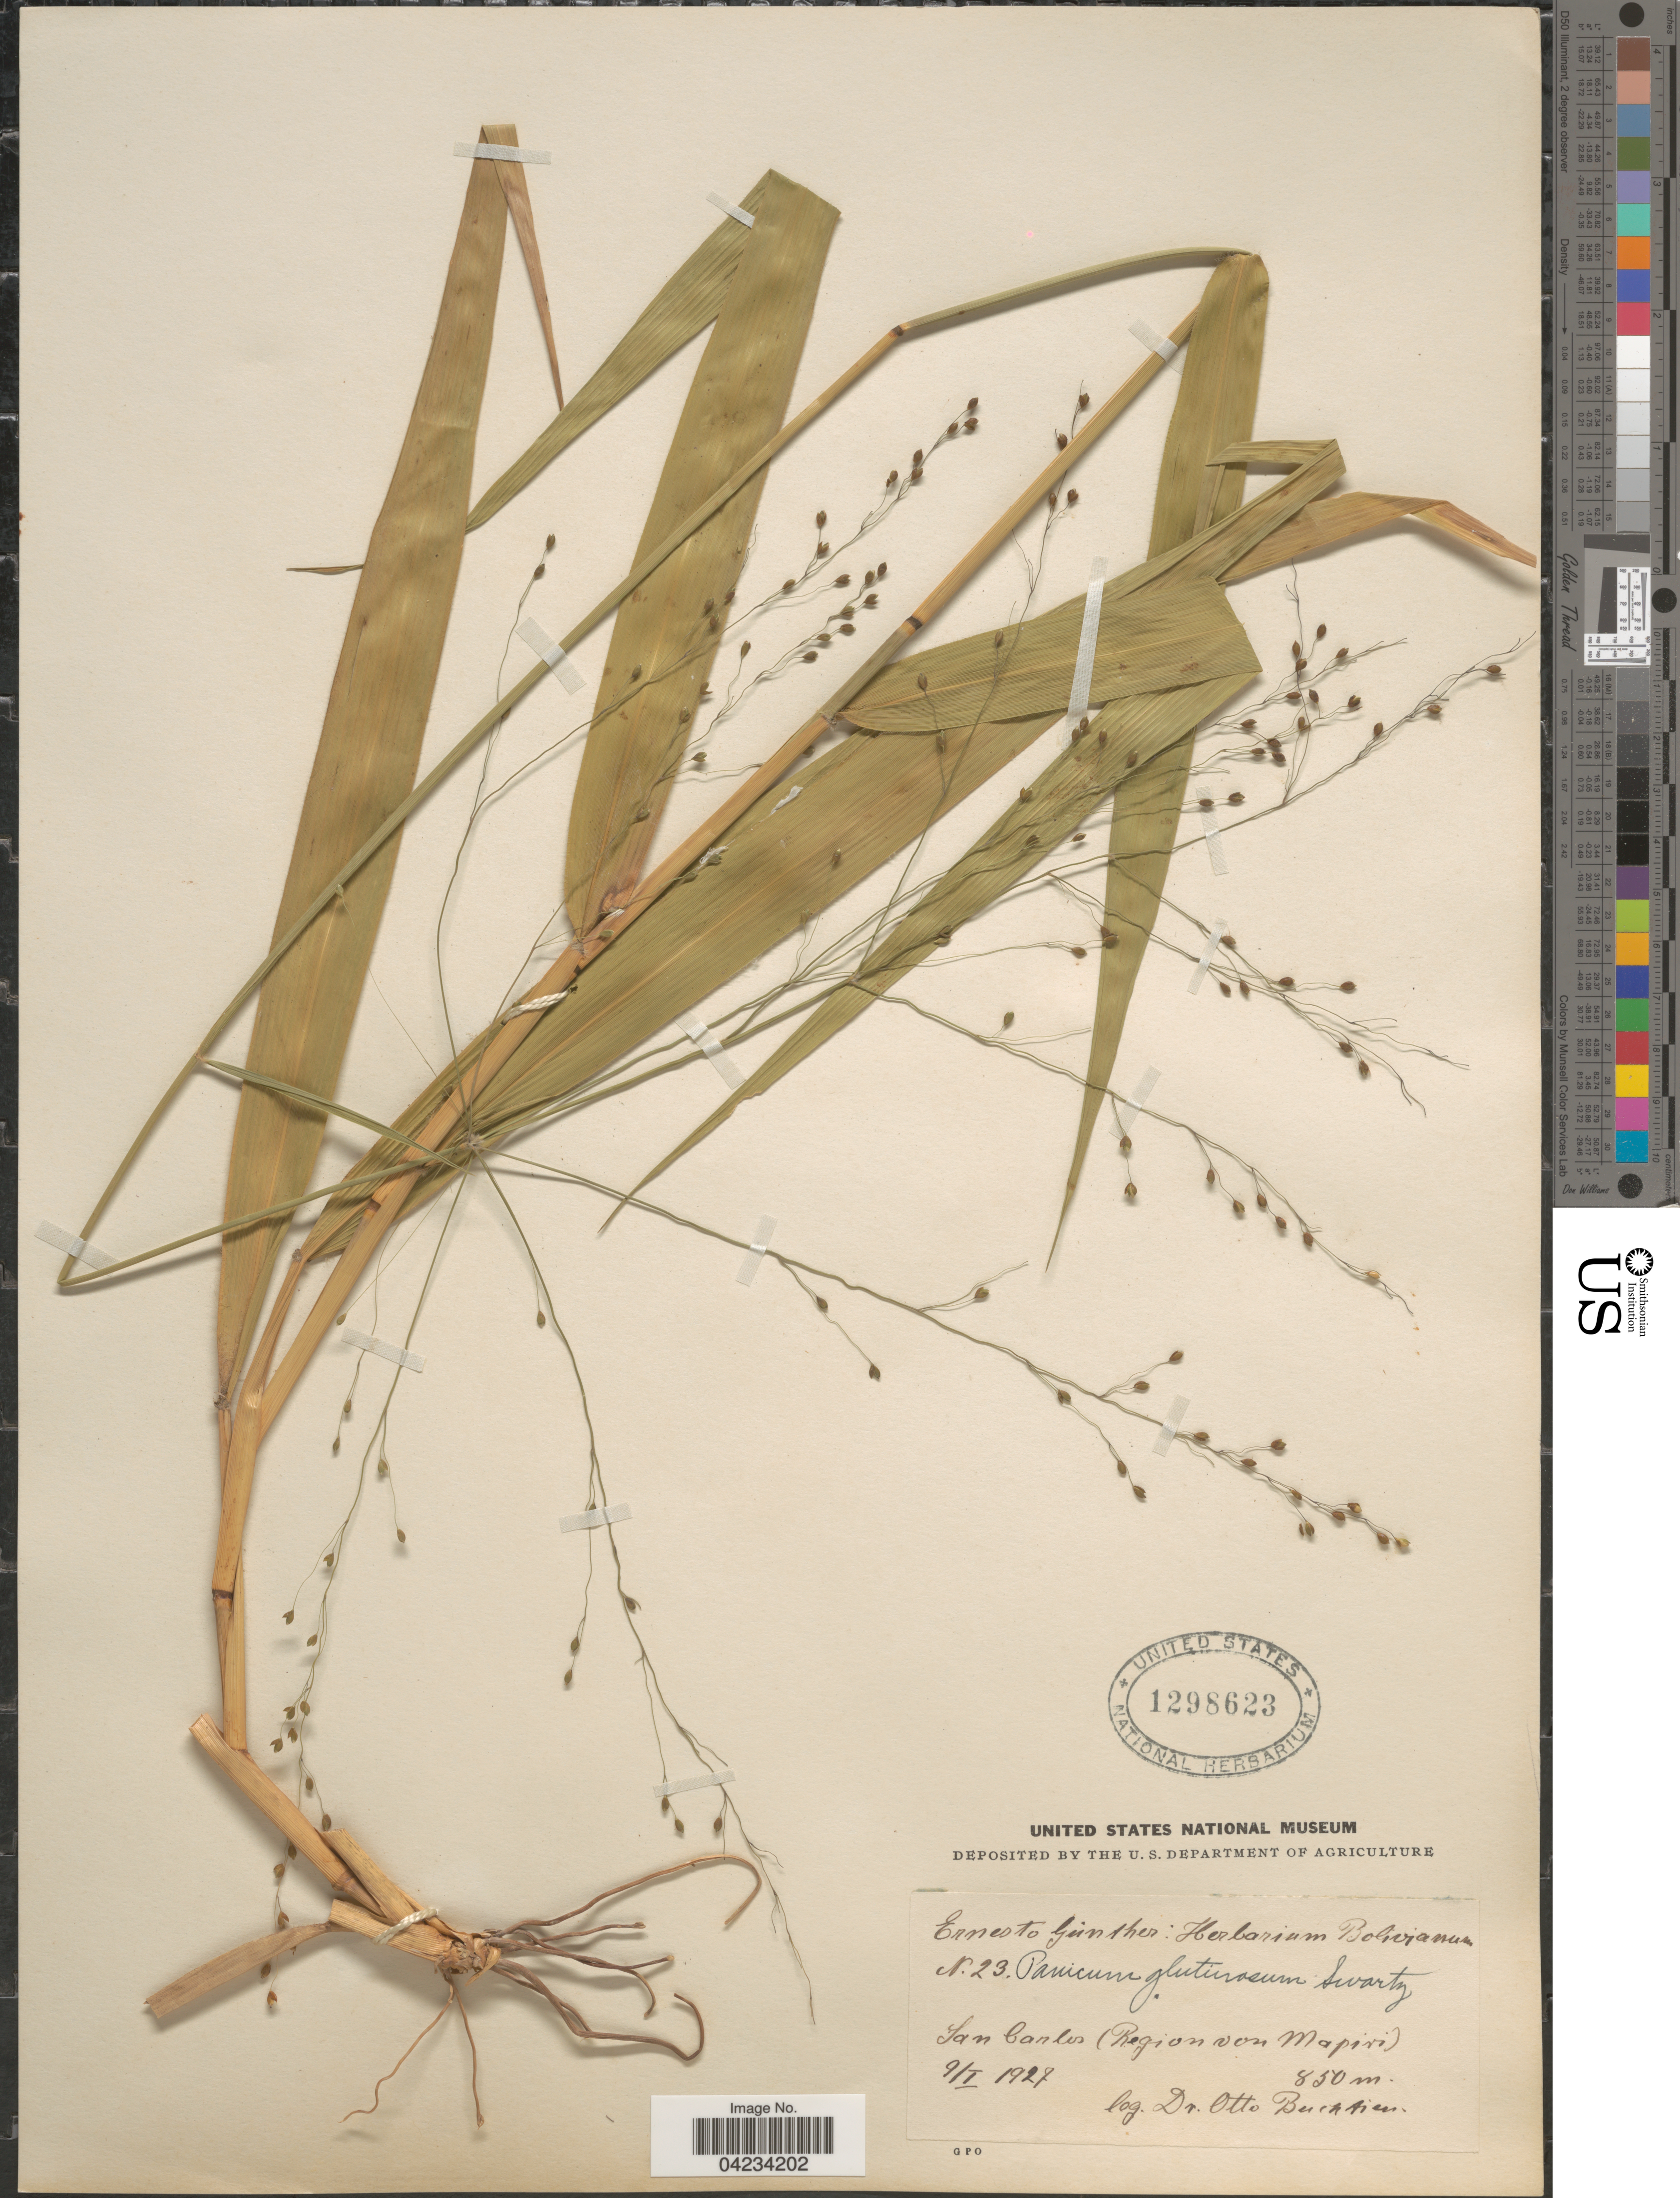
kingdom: Plantae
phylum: Tracheophyta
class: Liliopsida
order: Poales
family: Poaceae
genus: Homolepis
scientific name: Homolepis glutinosa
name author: (Sw.) Zuloaga & Soderstr.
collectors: O. Buchtien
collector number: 23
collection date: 1927-01-09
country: Bolivia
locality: San Carlos (Region von Mapiri).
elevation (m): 850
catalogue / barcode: US 1298623